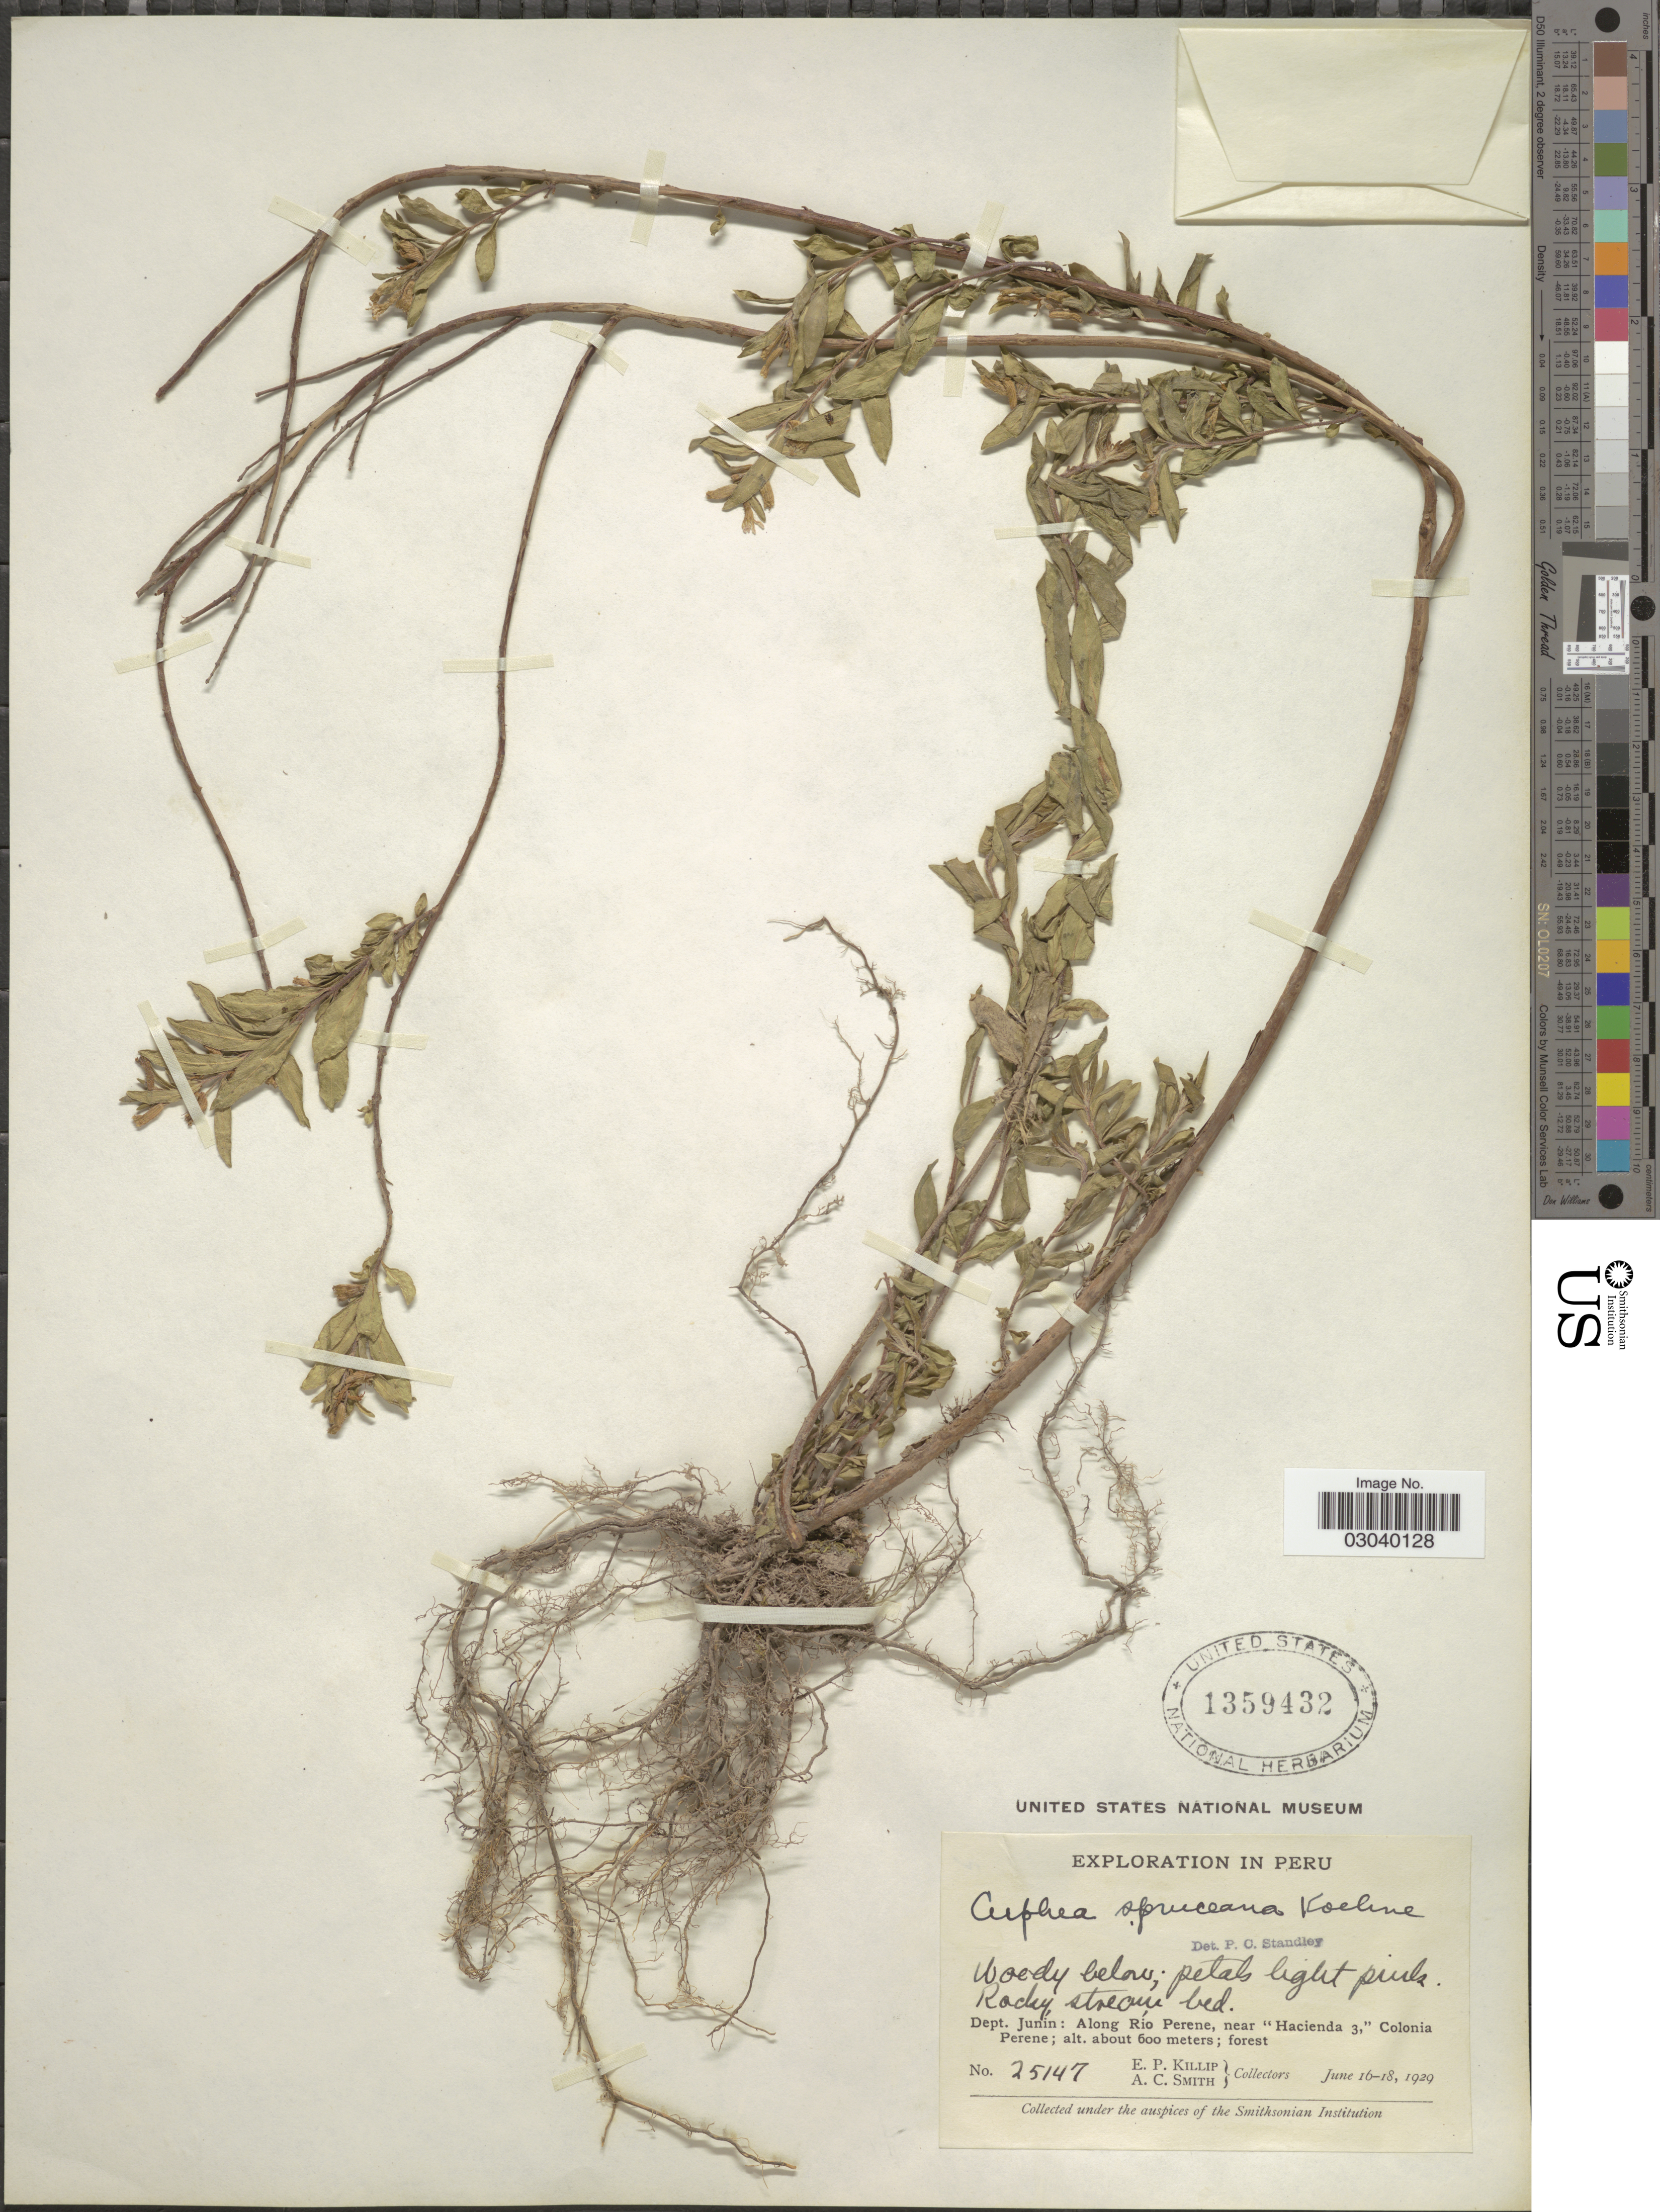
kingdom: Plantae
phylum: Tracheophyta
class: Magnoliopsida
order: Myrtales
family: Lythraceae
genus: Cuphea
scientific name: Cuphea spruceana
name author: Koehne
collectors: E. P. Killip & A. C. Smith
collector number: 25147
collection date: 1929-06-16/1929-06-18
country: Peru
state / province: Junín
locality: Dept. Junín: Along Río Perene, near "Hacienda 3," Colonia Perene.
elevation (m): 600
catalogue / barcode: US 1359432